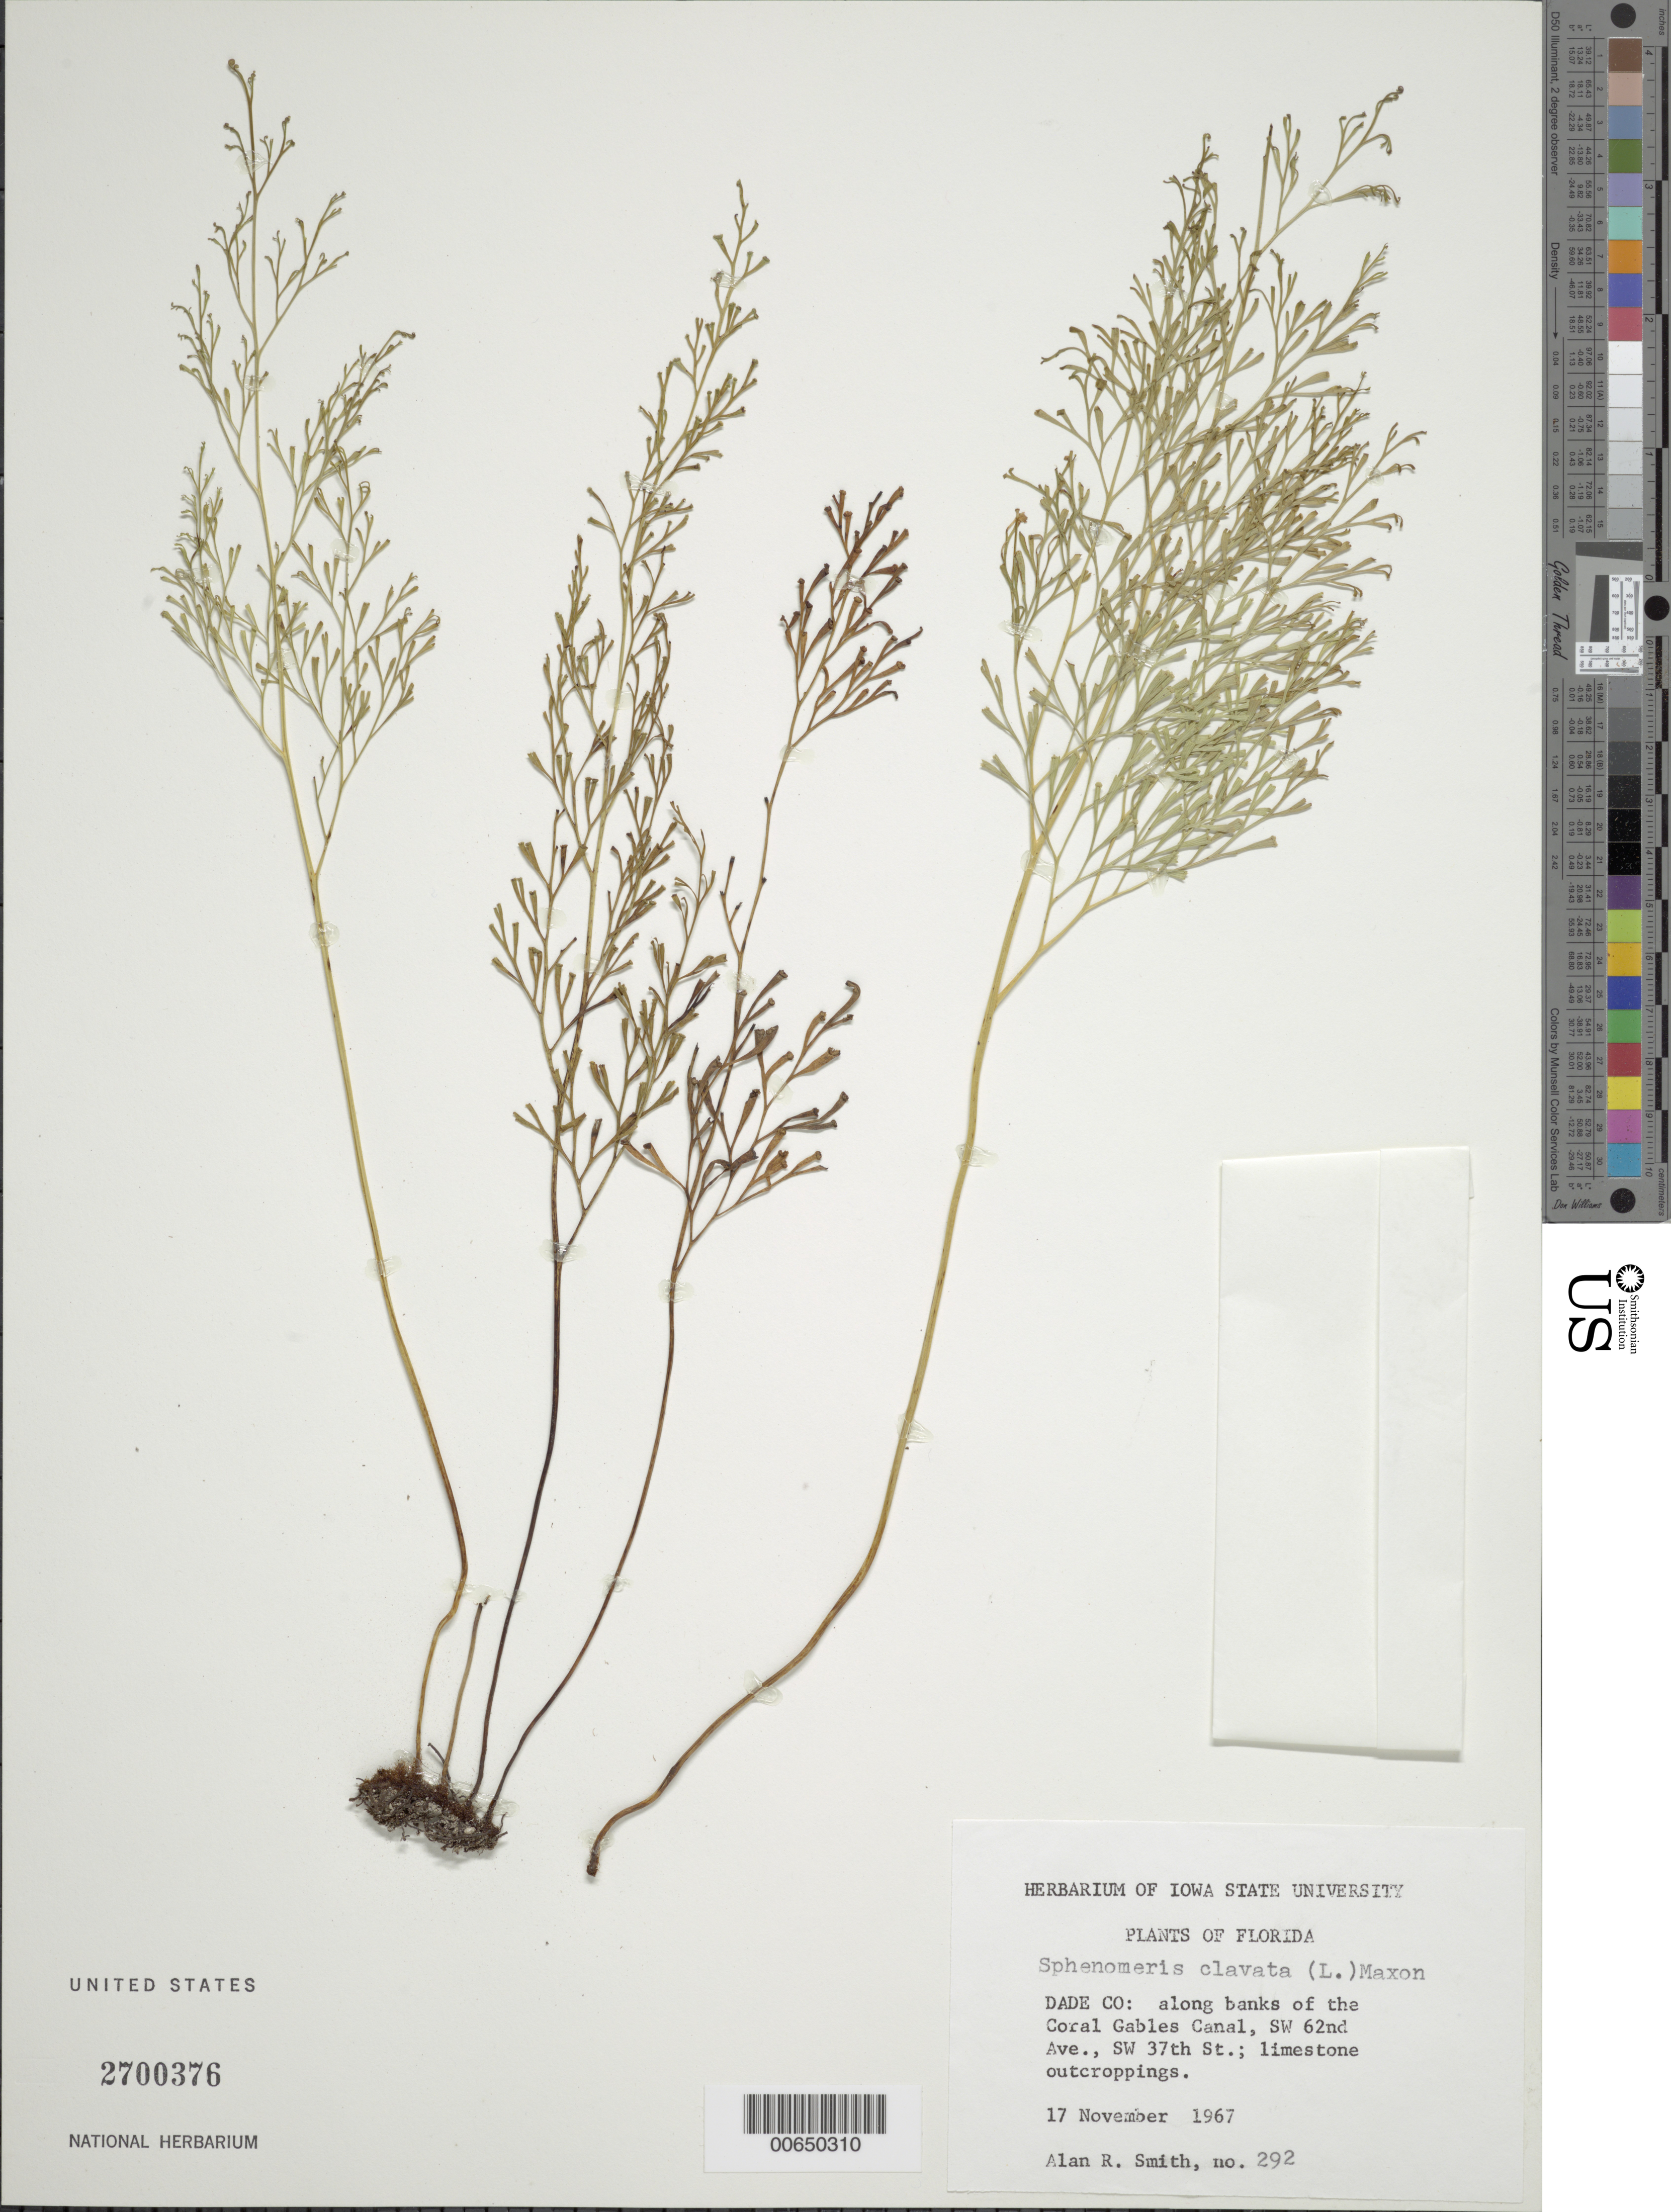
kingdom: Plantae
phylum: Tracheophyta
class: Polypodiopsida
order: Polypodiales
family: Lindsaeaceae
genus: Sphenomeris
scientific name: Sphenomeris clavata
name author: (L.) Maxon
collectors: A. R. Smith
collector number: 292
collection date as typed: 17 Nov 1967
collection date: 1967-11-17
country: United States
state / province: Florida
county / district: Dade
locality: Along banks of the Coral Gables Canal, SW 62 Ave., SW 37 St.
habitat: Limestone outcroppings.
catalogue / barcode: US 2700376